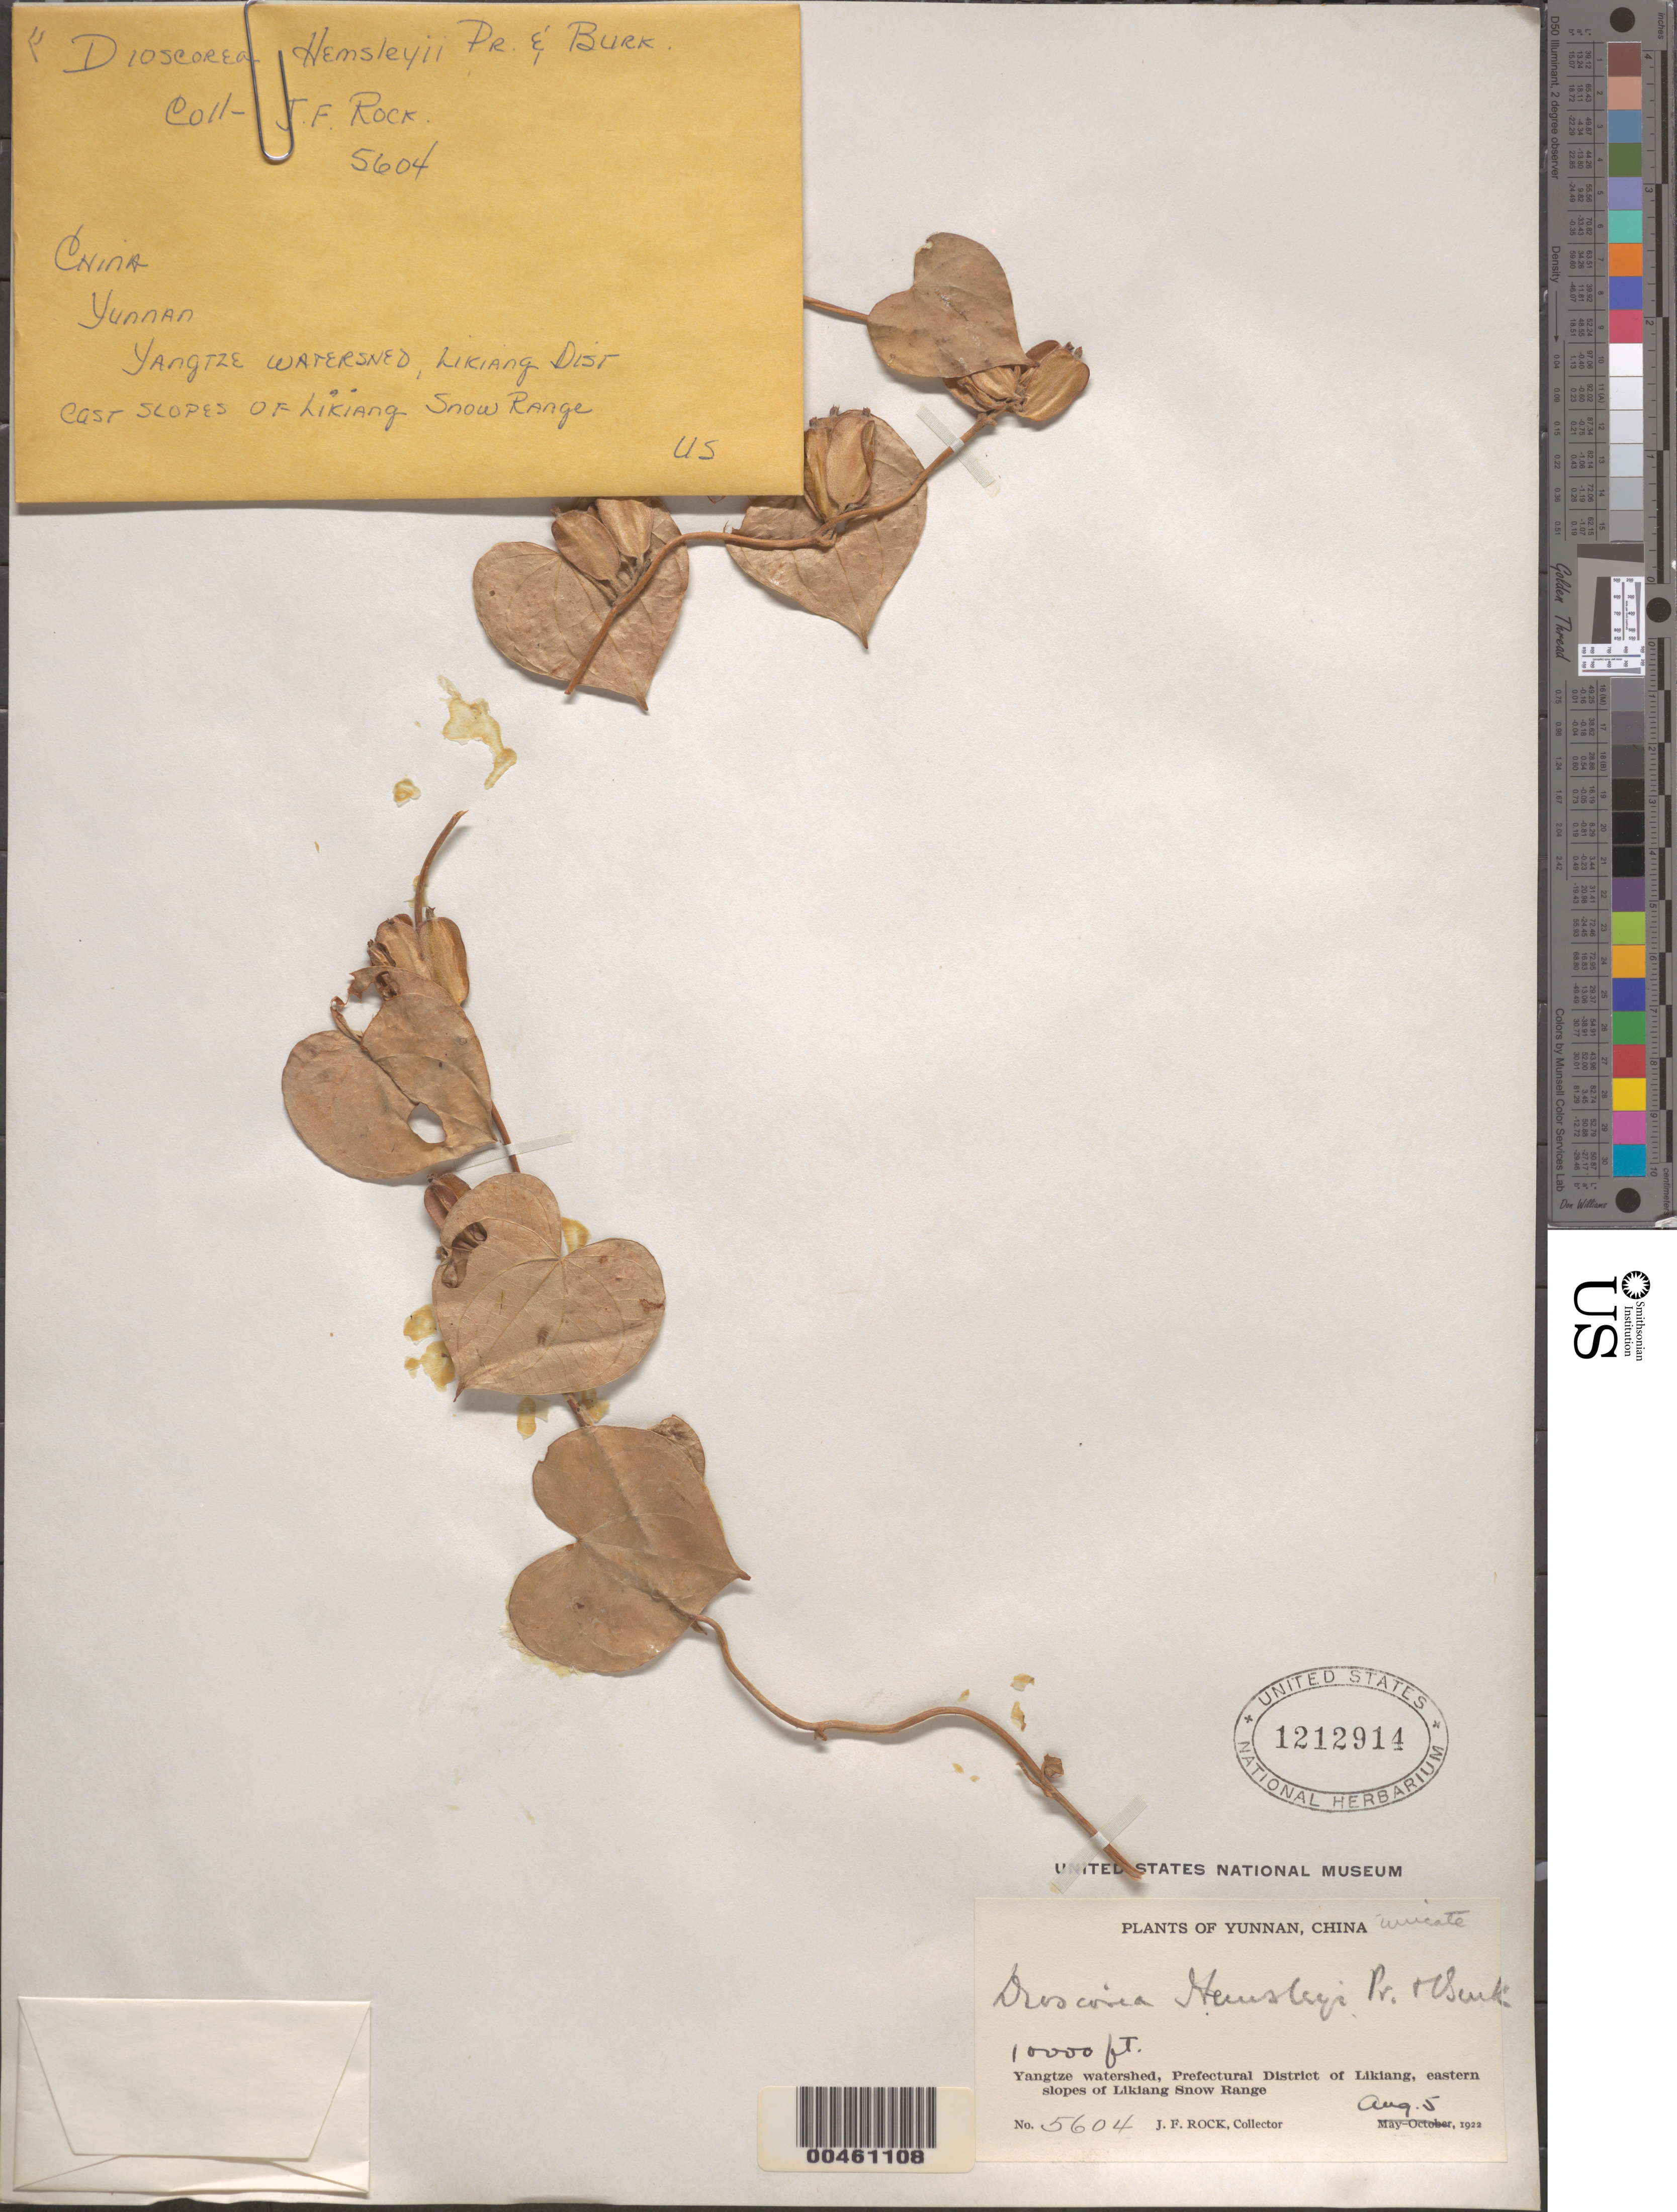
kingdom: Plantae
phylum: Tracheophyta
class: Liliopsida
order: Dioscoreales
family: Dioscoreaceae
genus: Dioscorea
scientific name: Dioscorea hemsleyi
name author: Prain & Burkill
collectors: J. F. Rock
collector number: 5604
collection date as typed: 05 Aug 1922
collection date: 1922-08-05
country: China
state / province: Yunnan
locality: Yangtze watershed, Prefectural District of Likiang, eastern slopes of Likiang snow range, Likiang (Dayan) District (?)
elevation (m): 3048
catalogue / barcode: US 1212914